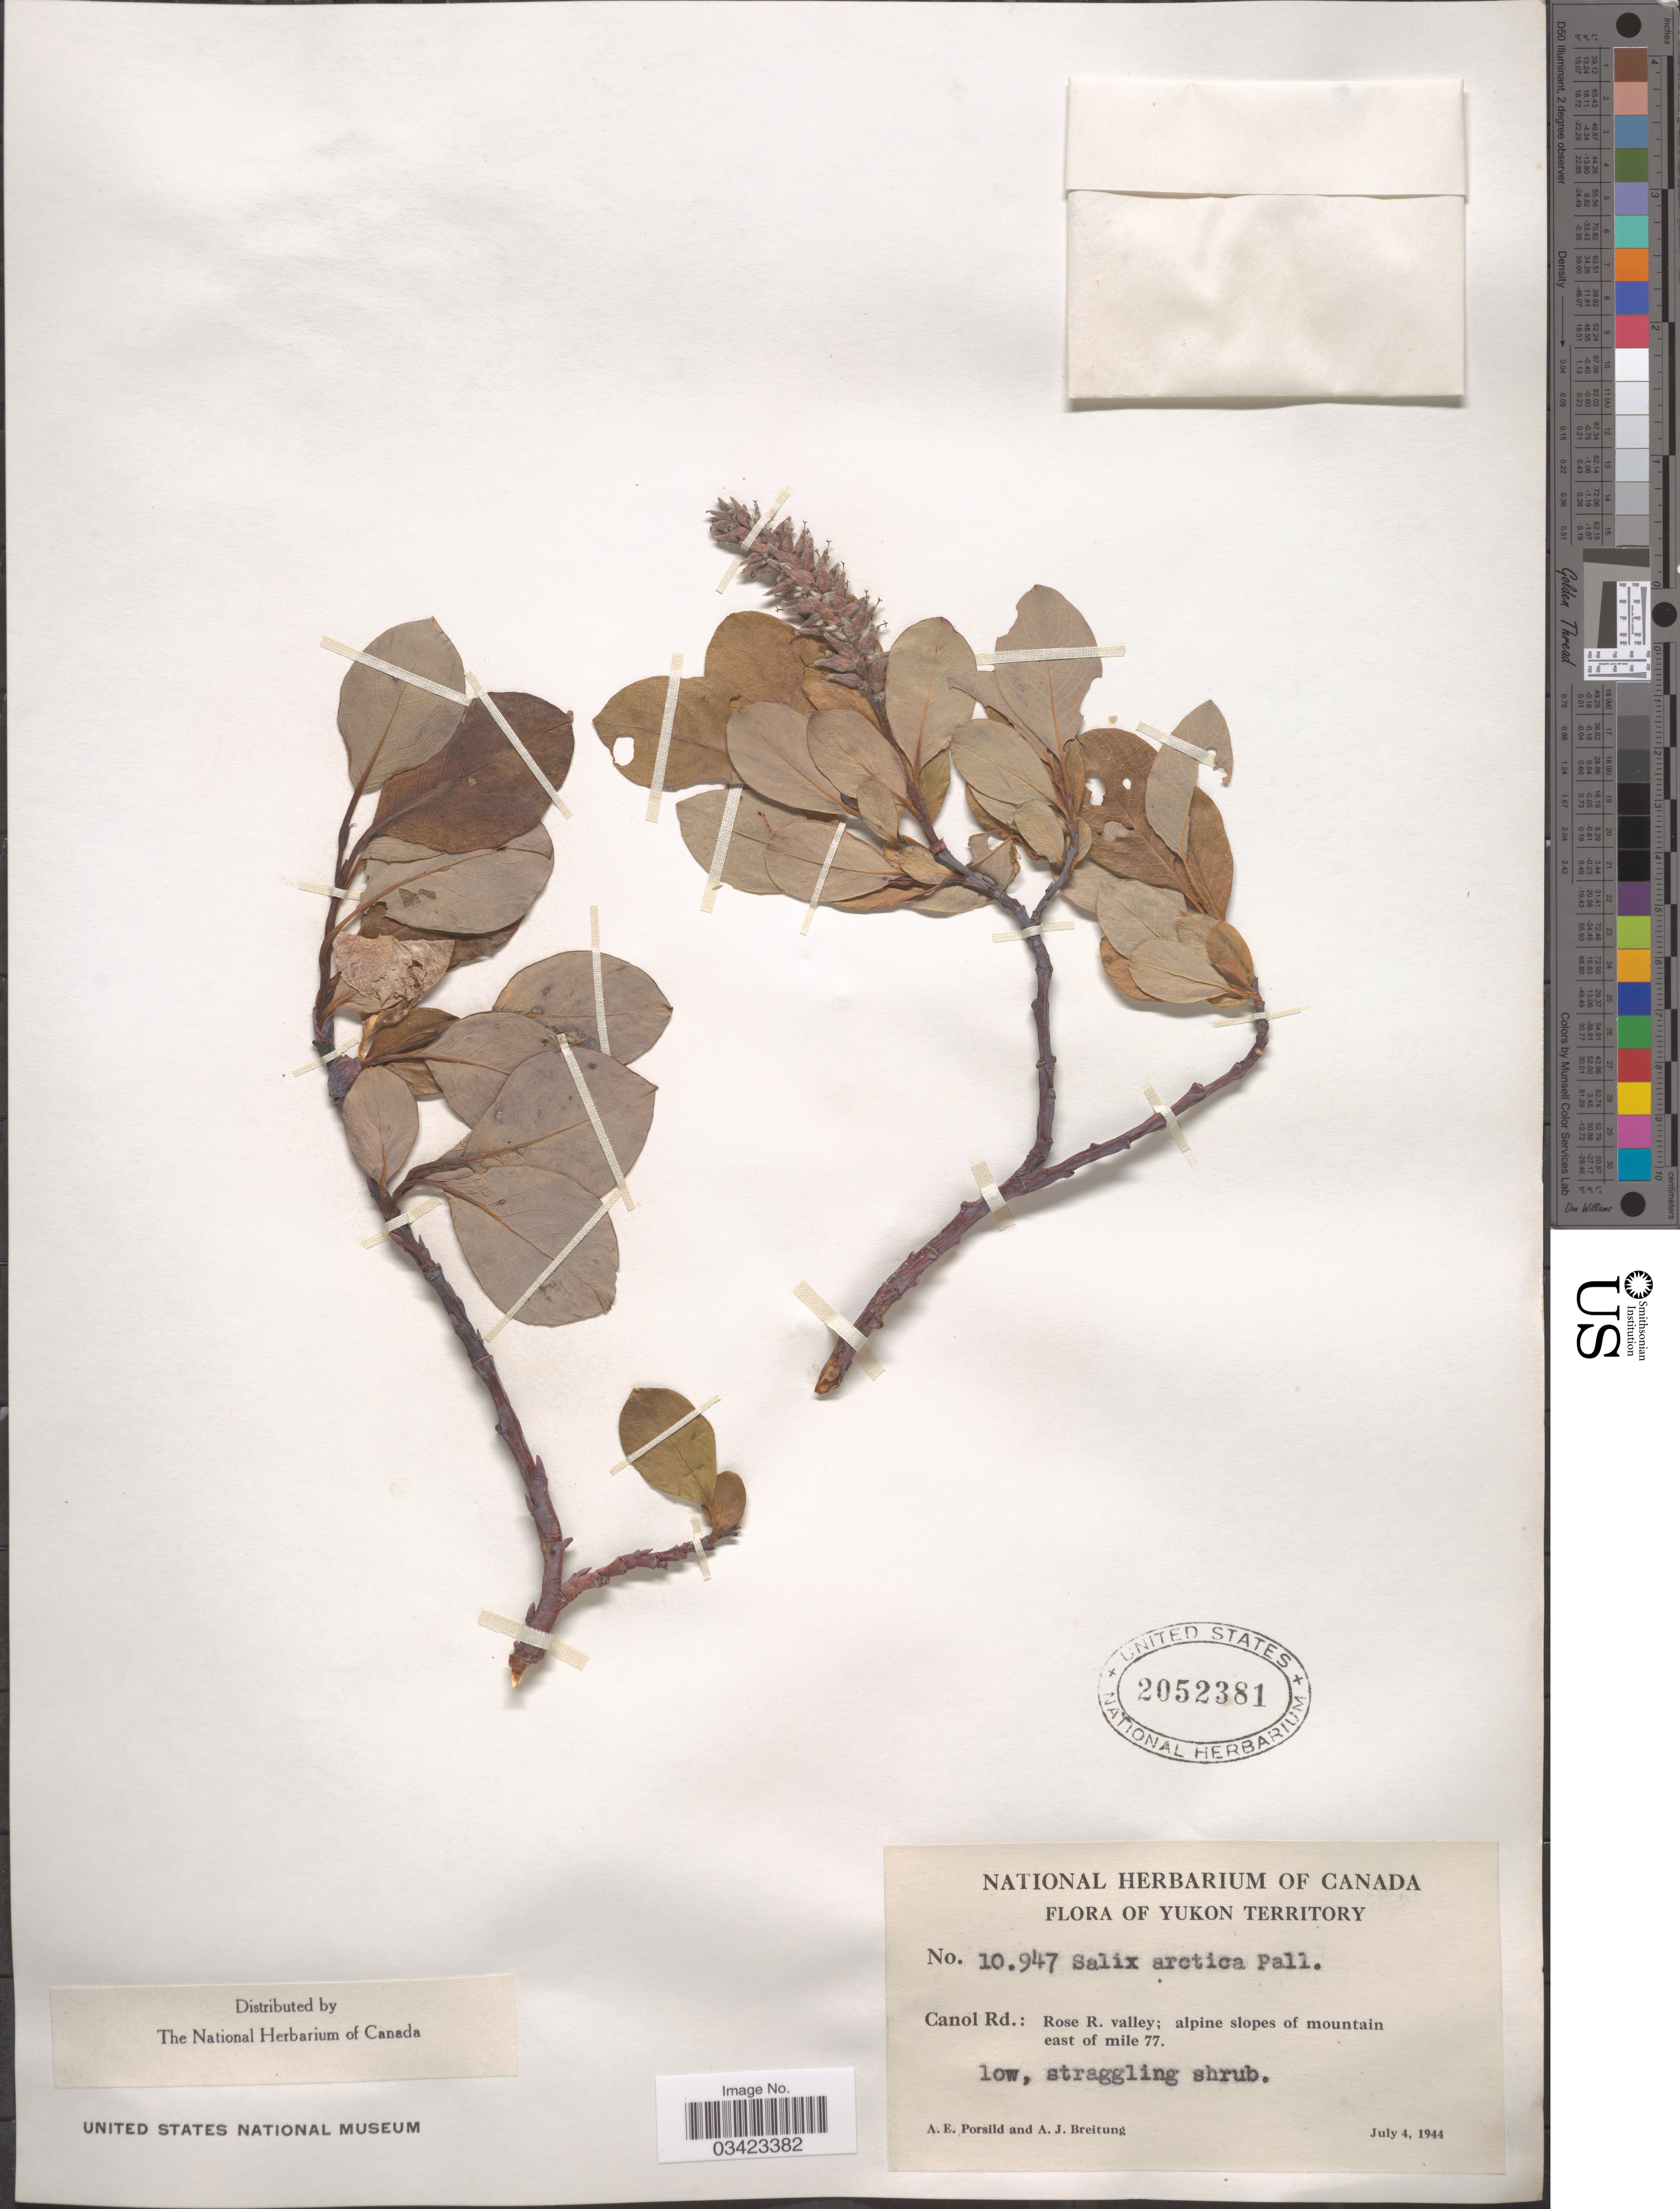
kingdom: Plantae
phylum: Tracheophyta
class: Magnoliopsida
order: Malpighiales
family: Salicaceae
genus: Salix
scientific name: Salix arctica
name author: Pall.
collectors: A. E. Porsild & A. Breitung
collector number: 10947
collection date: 1944-07-04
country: Canada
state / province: Yukon Territory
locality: Canol Rd.: Rose R. valley; alpine slopes of mountain east of mile 77.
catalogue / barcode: US 2052381